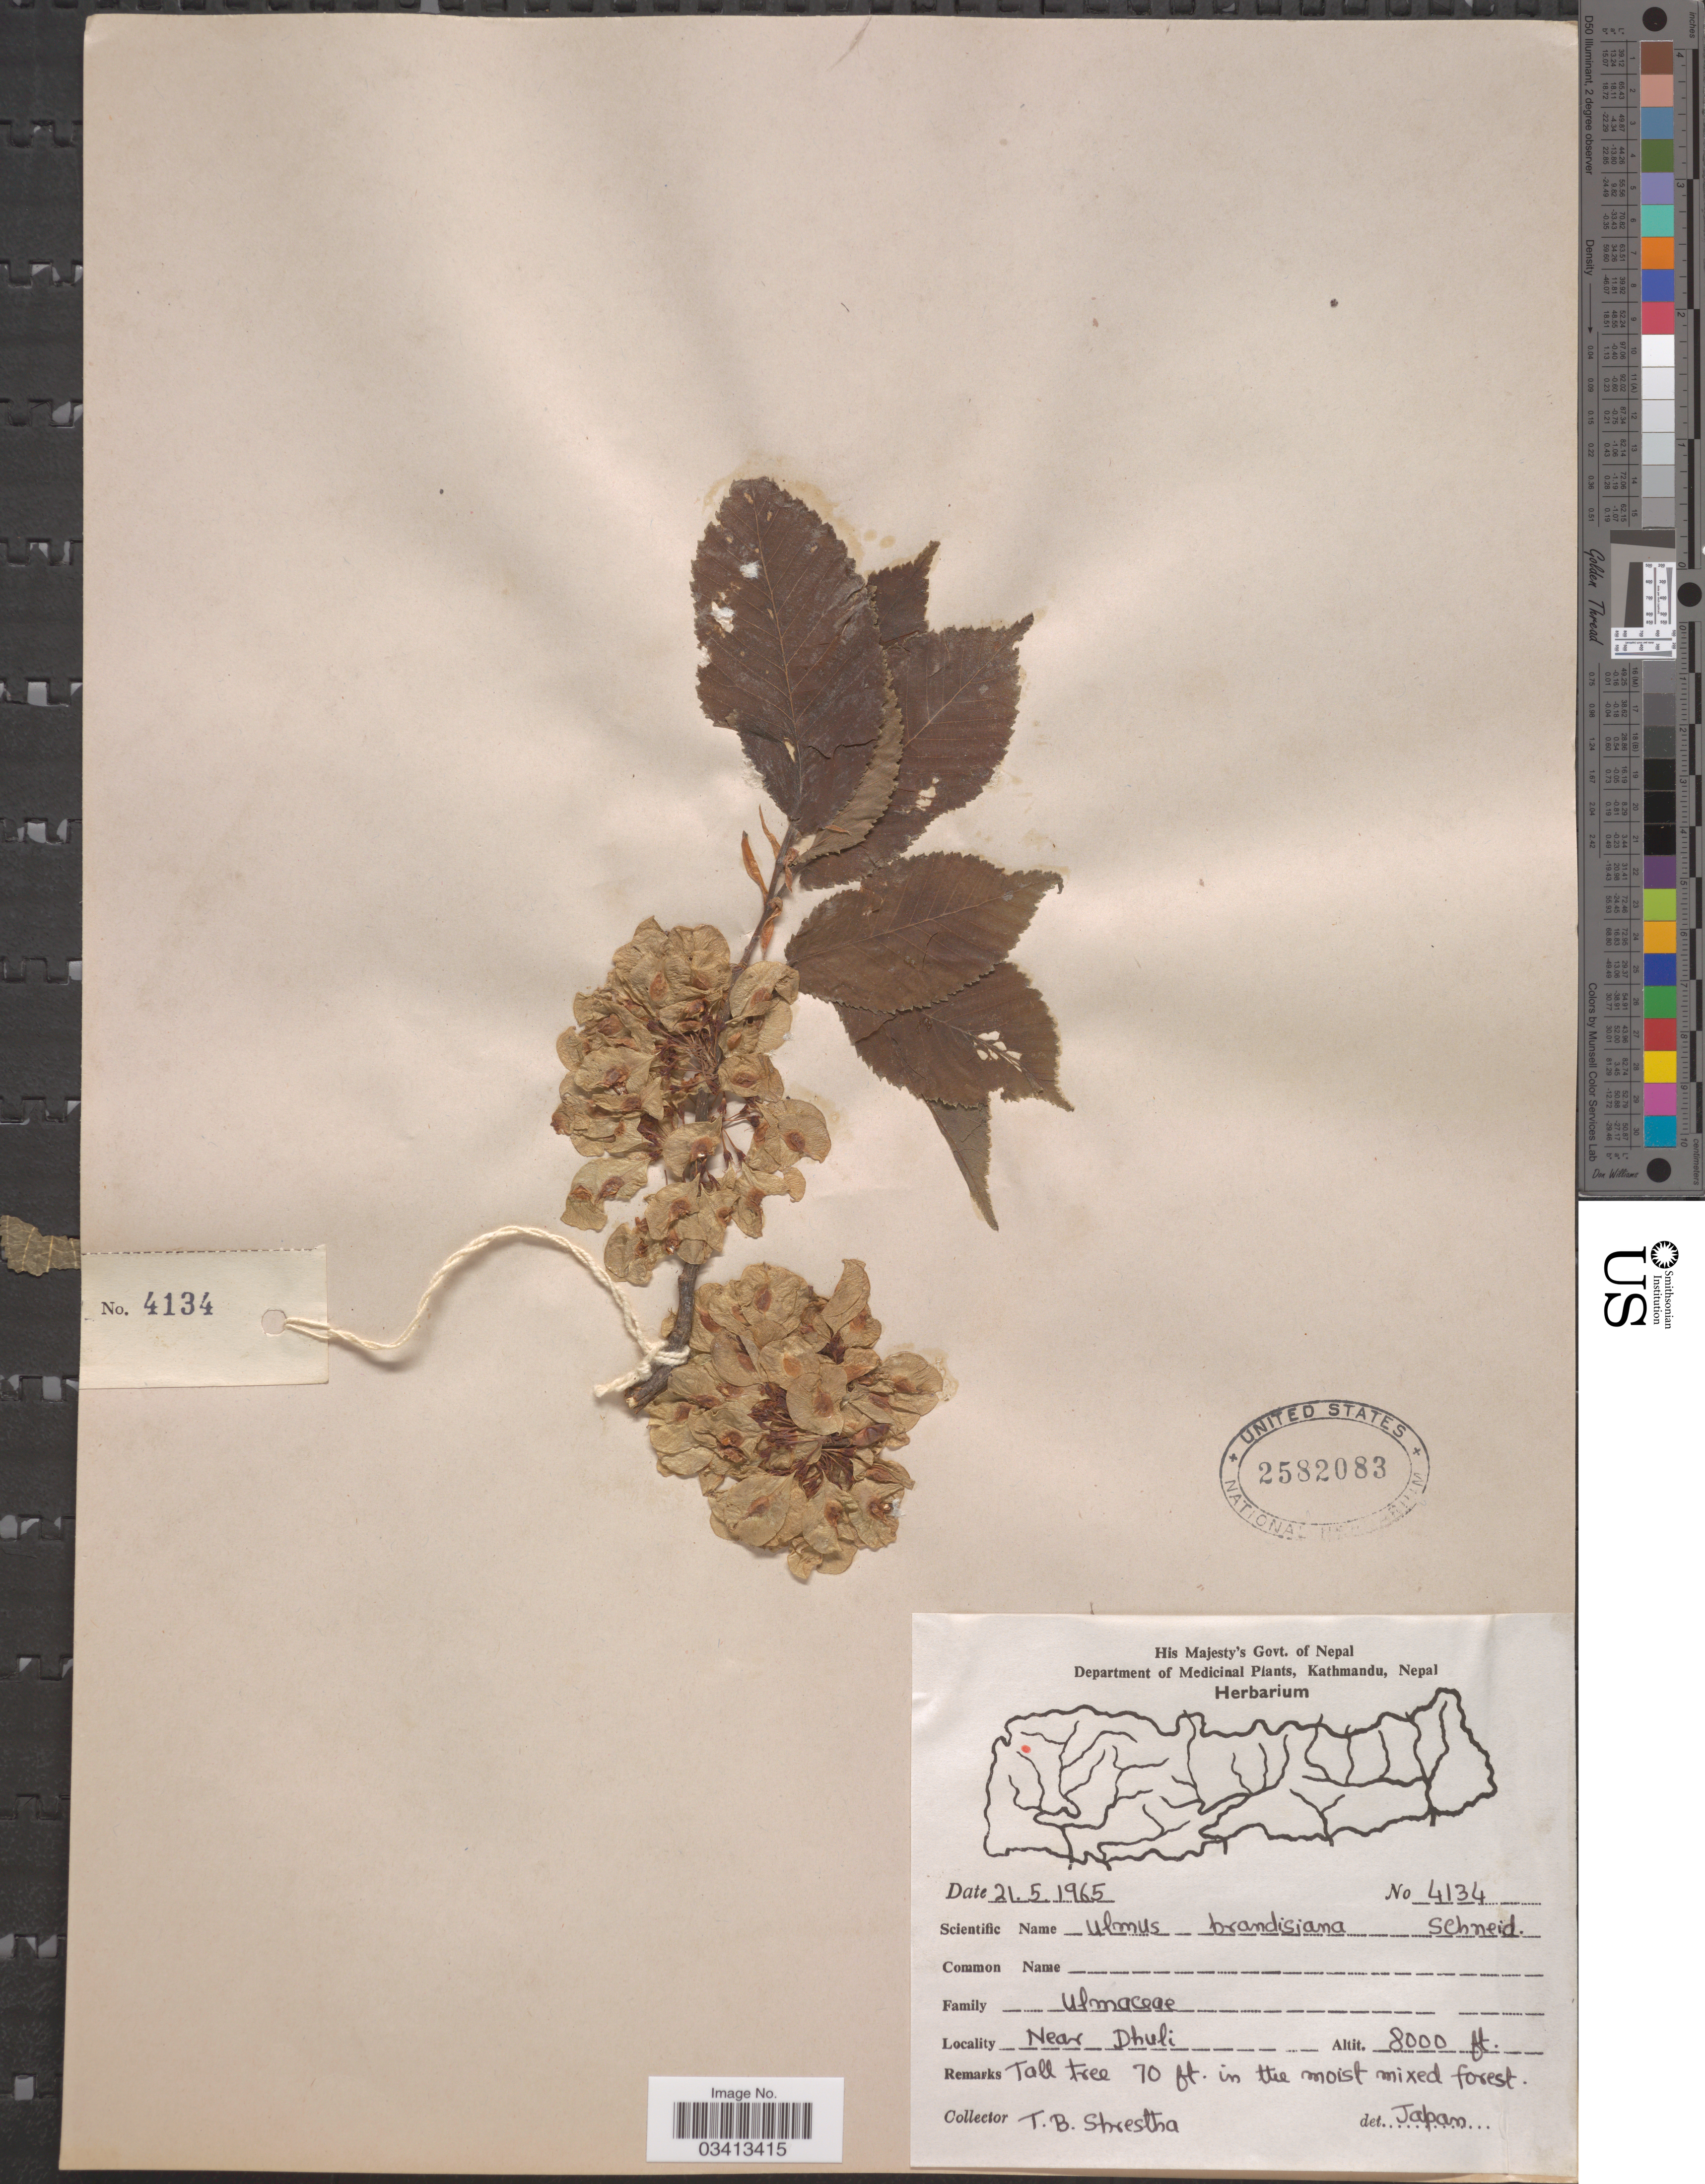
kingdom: Plantae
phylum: Tracheophyta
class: Magnoliopsida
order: Rosales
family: Ulmaceae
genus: Ulmus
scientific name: Ulmus brandisiana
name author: C.K. Schneid.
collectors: T. B. Shrestha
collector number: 4134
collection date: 1965-05-21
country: Nepal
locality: Near Dhuli.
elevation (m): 2438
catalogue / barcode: US 2582083